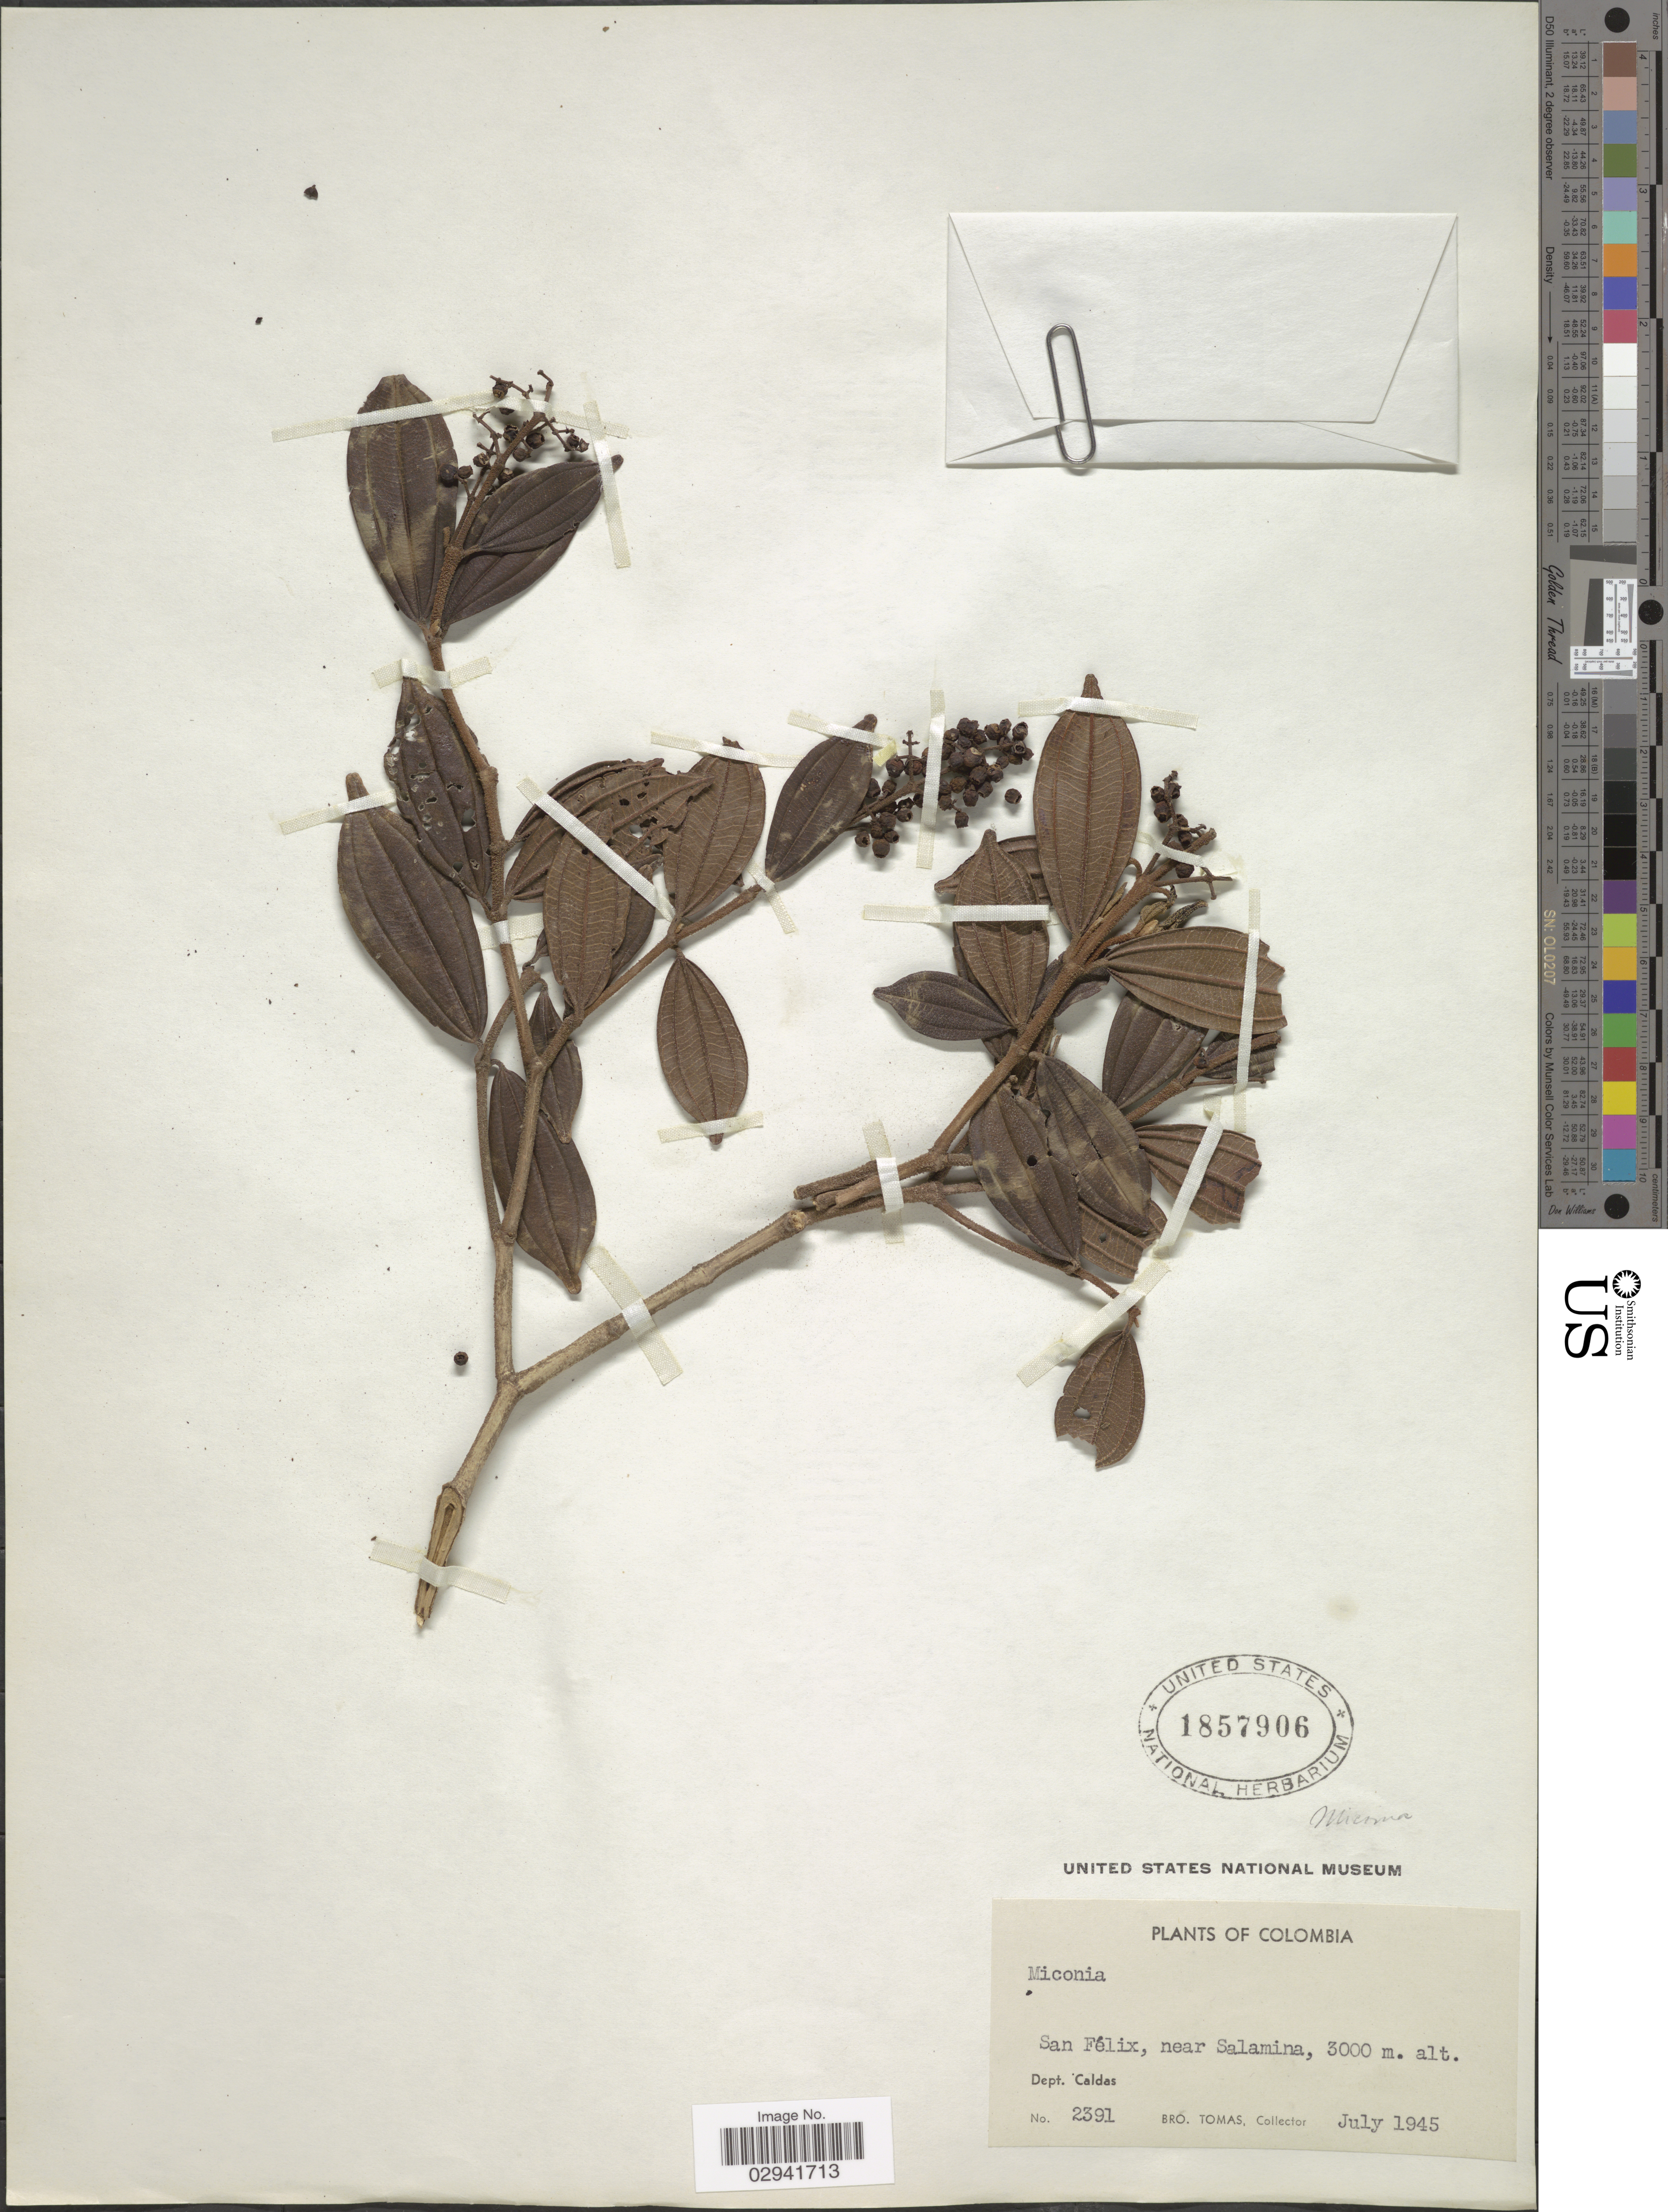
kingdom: Plantae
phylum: Tracheophyta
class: Magnoliopsida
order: Myrtales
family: Melastomataceae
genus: Miconia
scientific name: Miconia obovata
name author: Triana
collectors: B. Tomas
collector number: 2391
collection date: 1945-07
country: Colombia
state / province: Caldas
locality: San Félix, near Salamina. Dept. Caldas.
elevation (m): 3000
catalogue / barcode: US 1857906